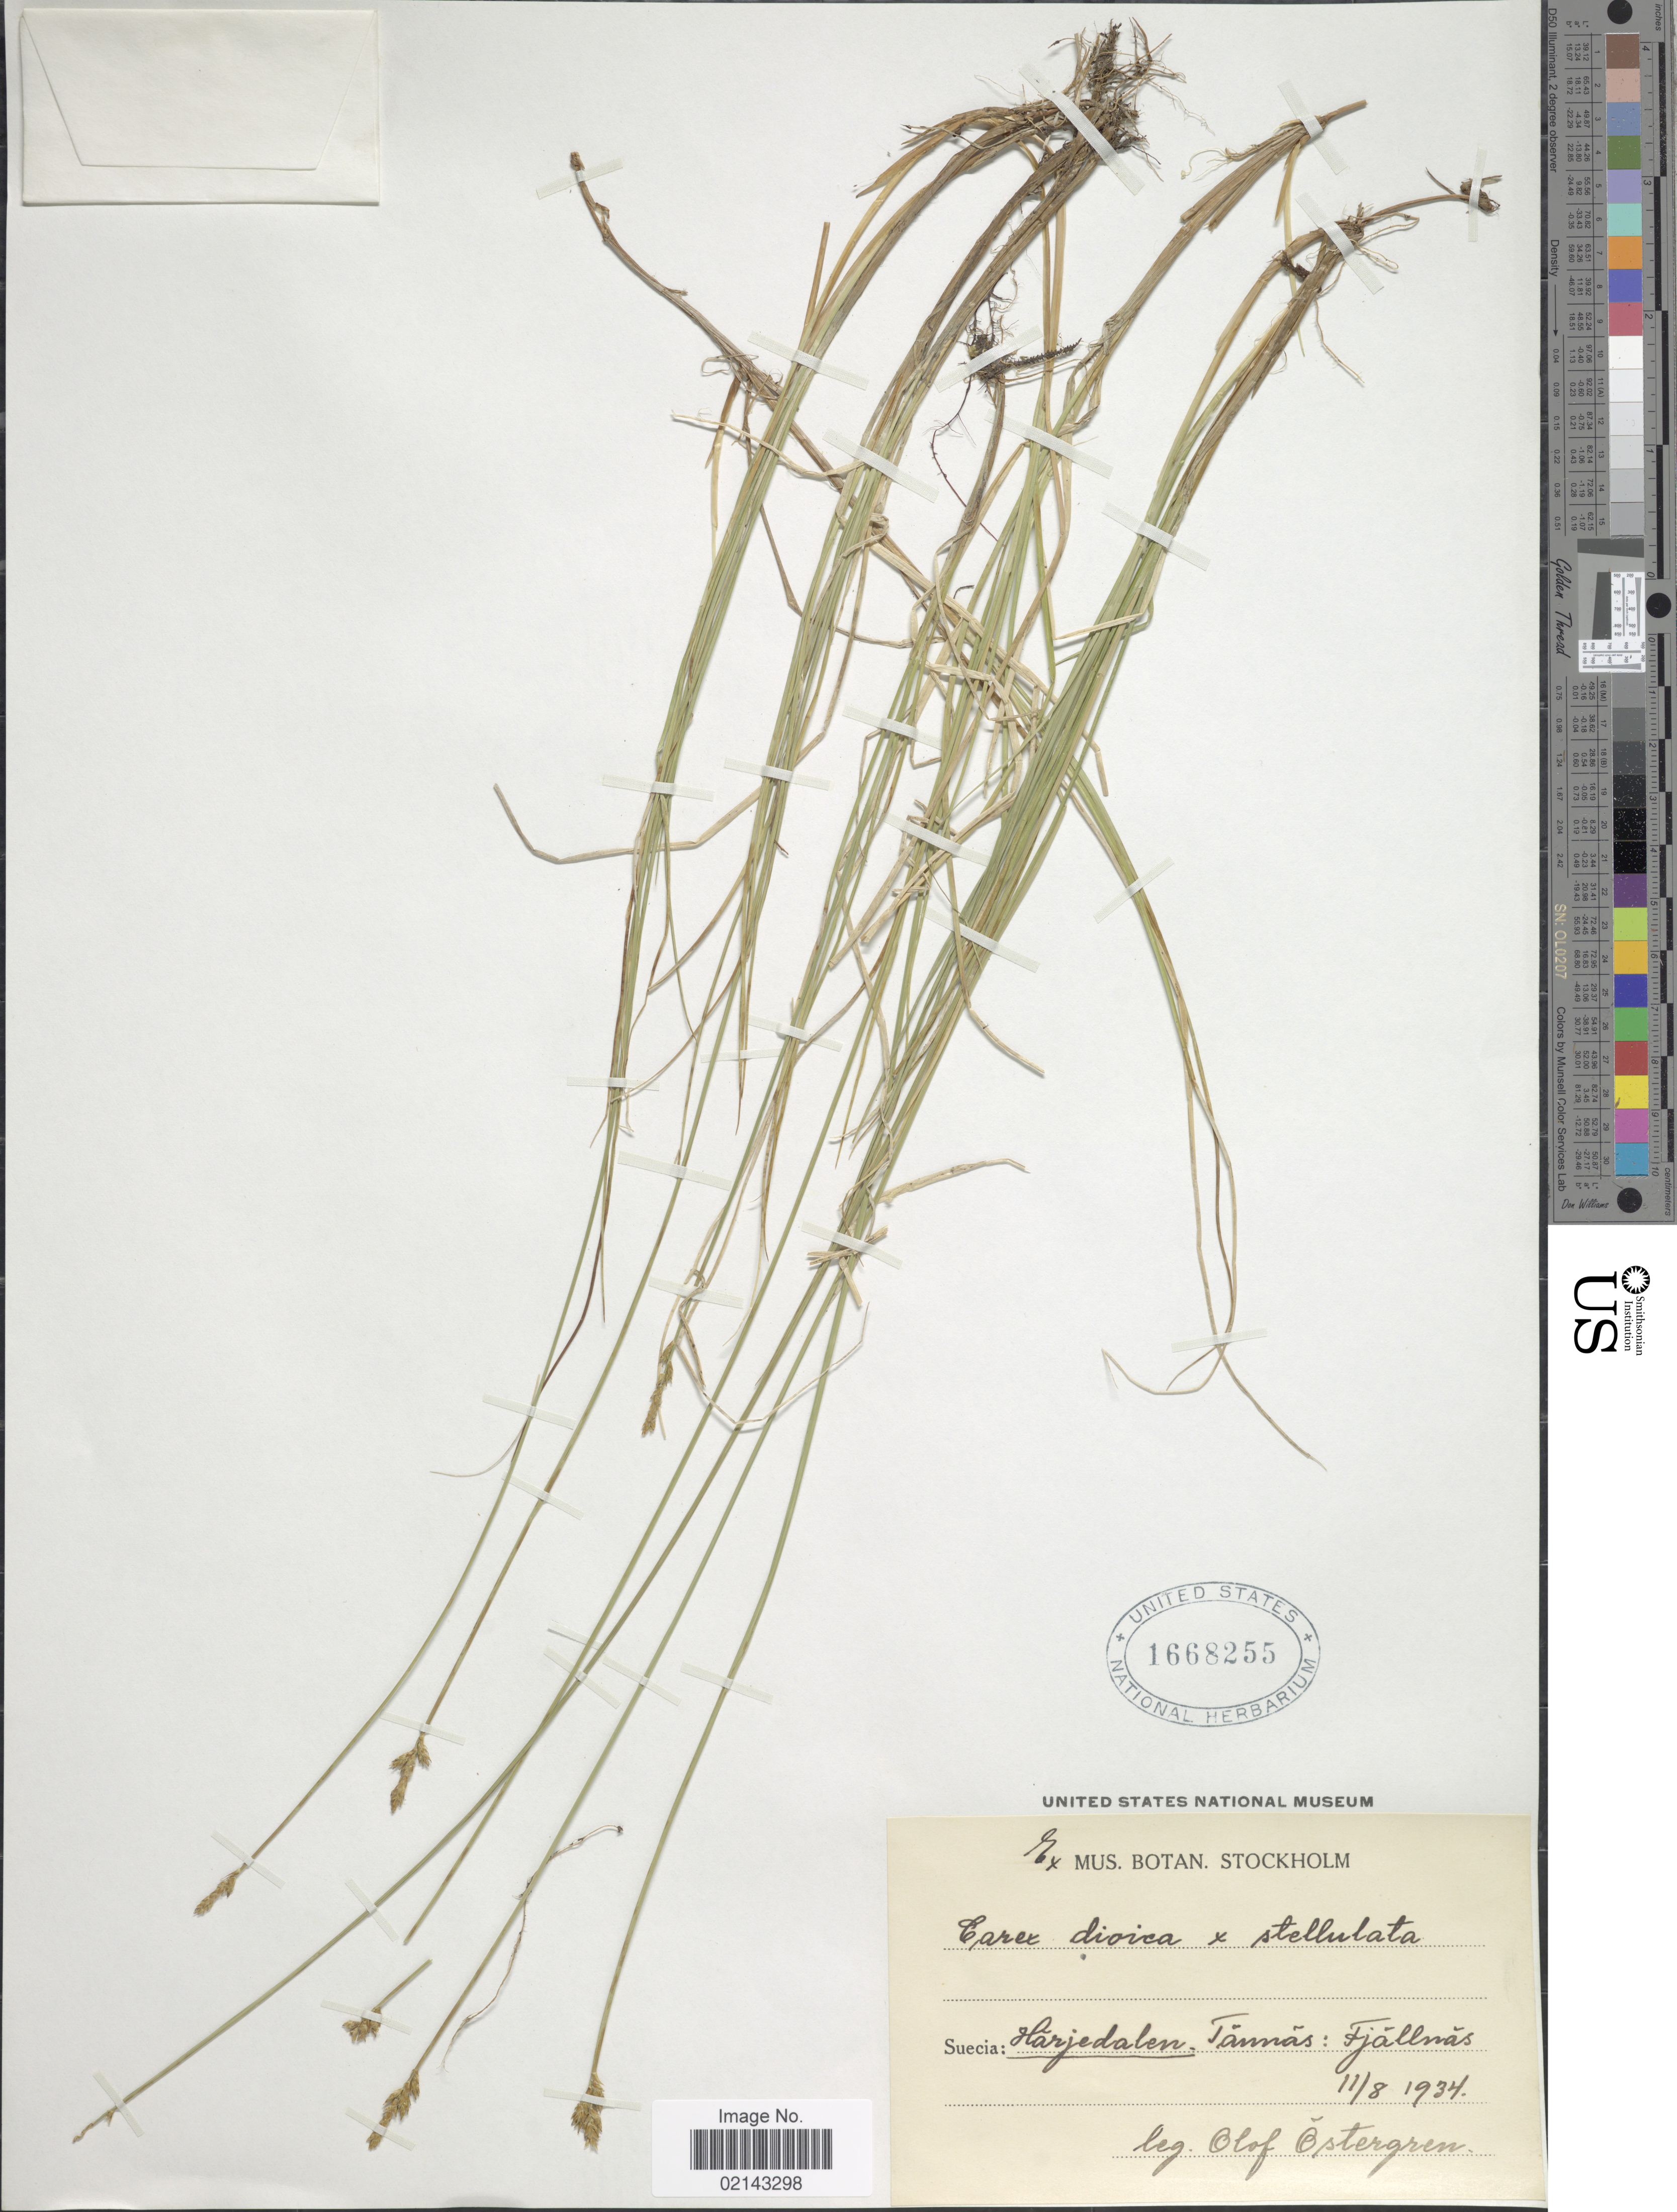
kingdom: Plantae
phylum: Tracheophyta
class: Liliopsida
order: Poales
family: Cyperaceae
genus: Carex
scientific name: Carex dioica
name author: L.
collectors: O. Östergren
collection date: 1934-08-11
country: Sweden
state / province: Jamtland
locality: Harjedalen, Tãmãs: Fjãllnãs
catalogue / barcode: US 1668255